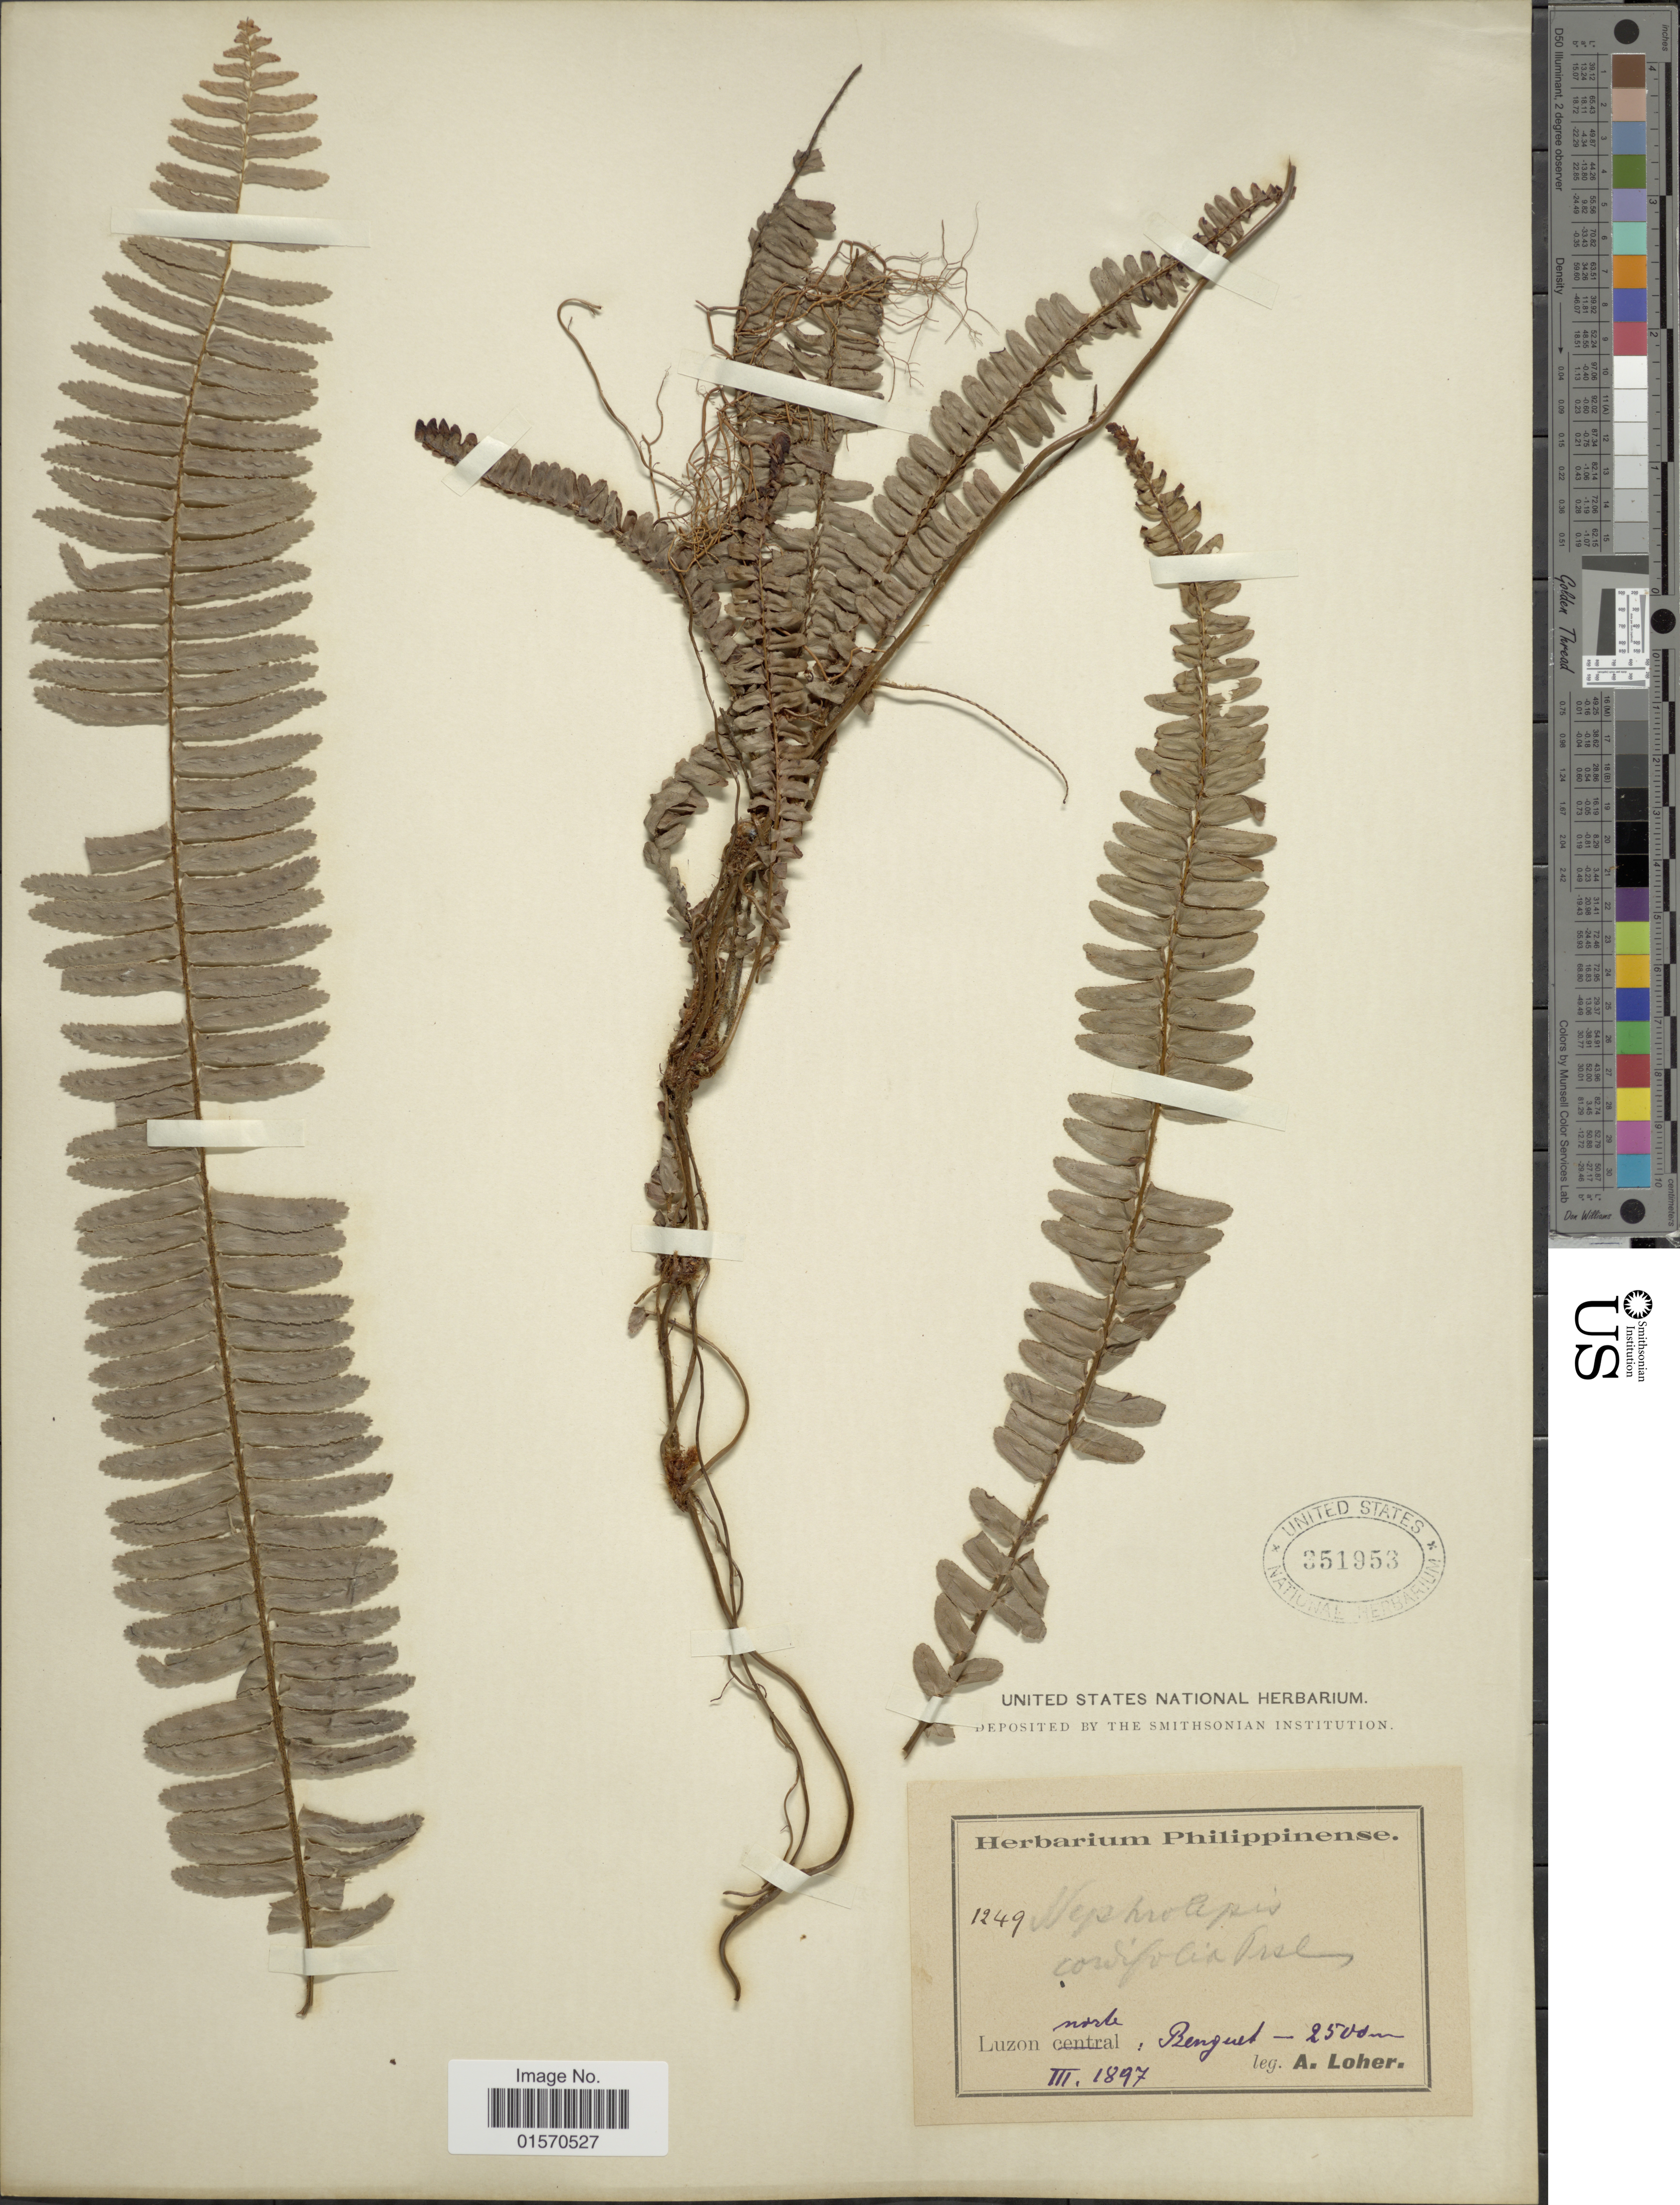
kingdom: Plantae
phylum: Tracheophyta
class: Polypodiopsida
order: Polypodiales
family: Nephrolepidaceae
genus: Nephrolepis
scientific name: Nephrolepis cordifolia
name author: (L.) C. Presl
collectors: A. Loher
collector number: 1249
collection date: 1897-03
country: Philippines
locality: Luzon norte: Benguet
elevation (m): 2500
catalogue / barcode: US 351953